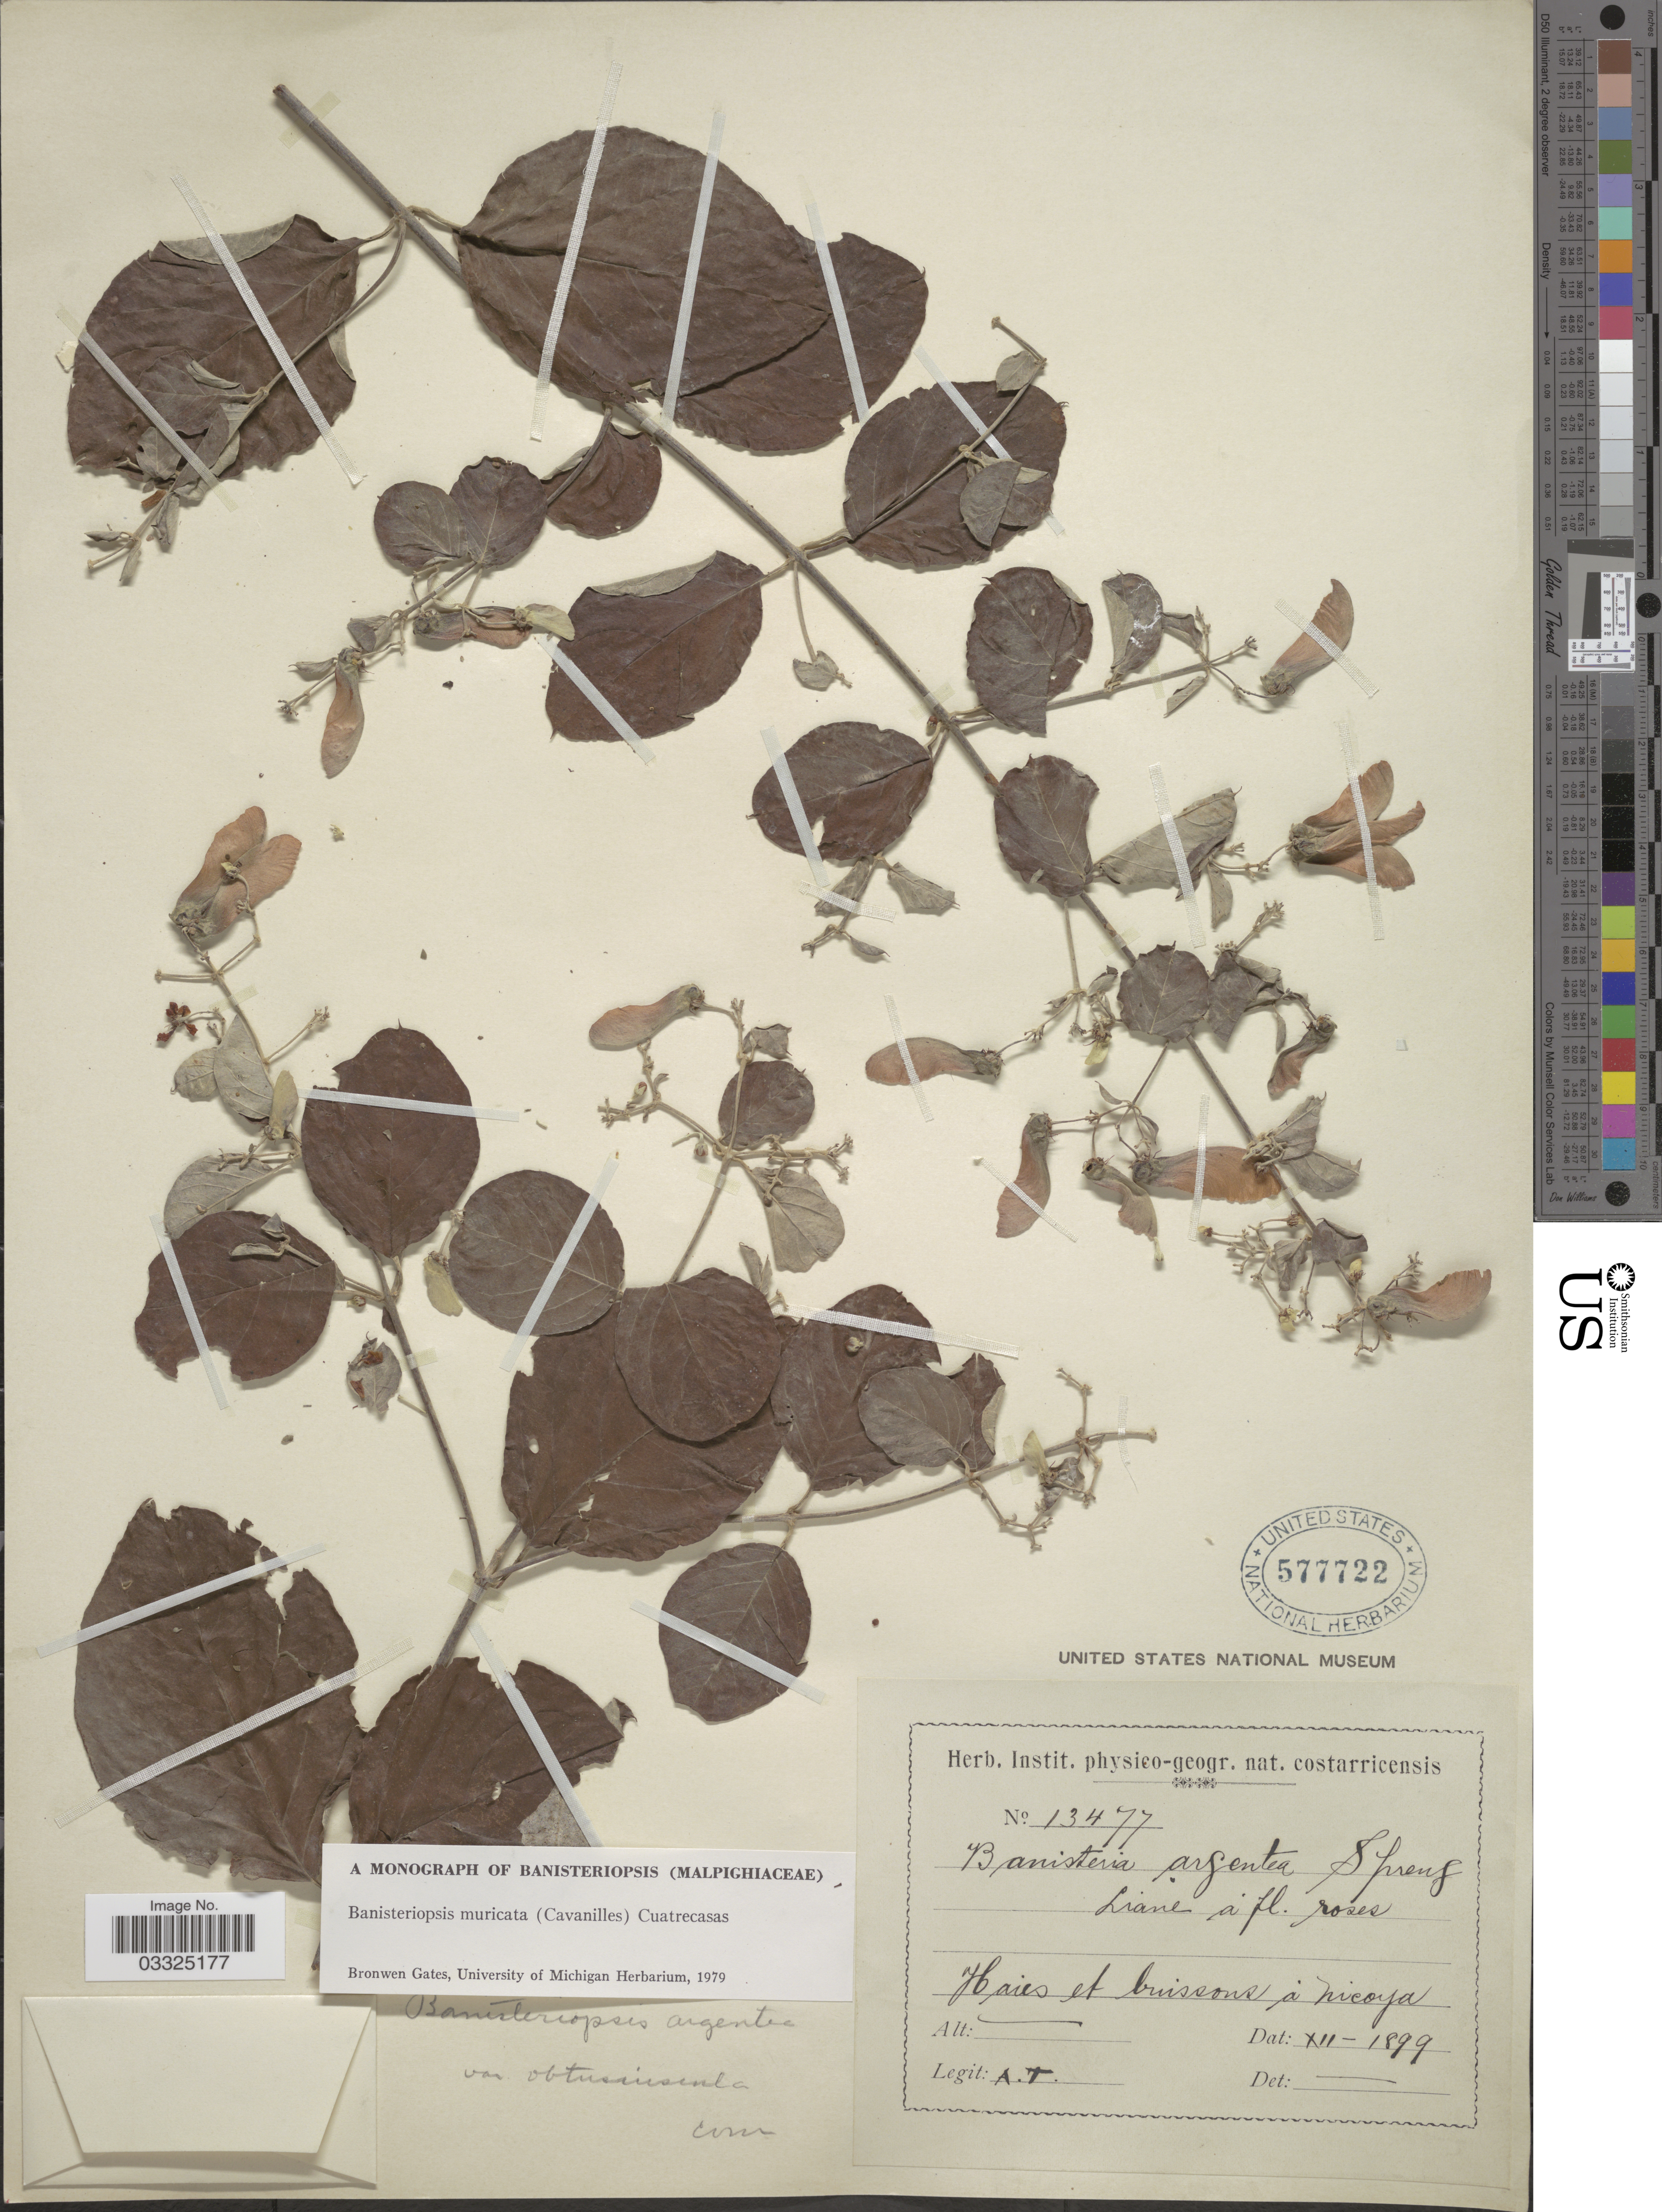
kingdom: Plantae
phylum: Tracheophyta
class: Magnoliopsida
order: Malpighiales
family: Malpighiaceae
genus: Banisteriopsis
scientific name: Banisteriopsis muricata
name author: (Cav.) Cuatrec.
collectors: A. T.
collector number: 13477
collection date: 1899-12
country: Costa Rica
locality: Haies et buissons á Nicoya.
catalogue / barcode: US 577722